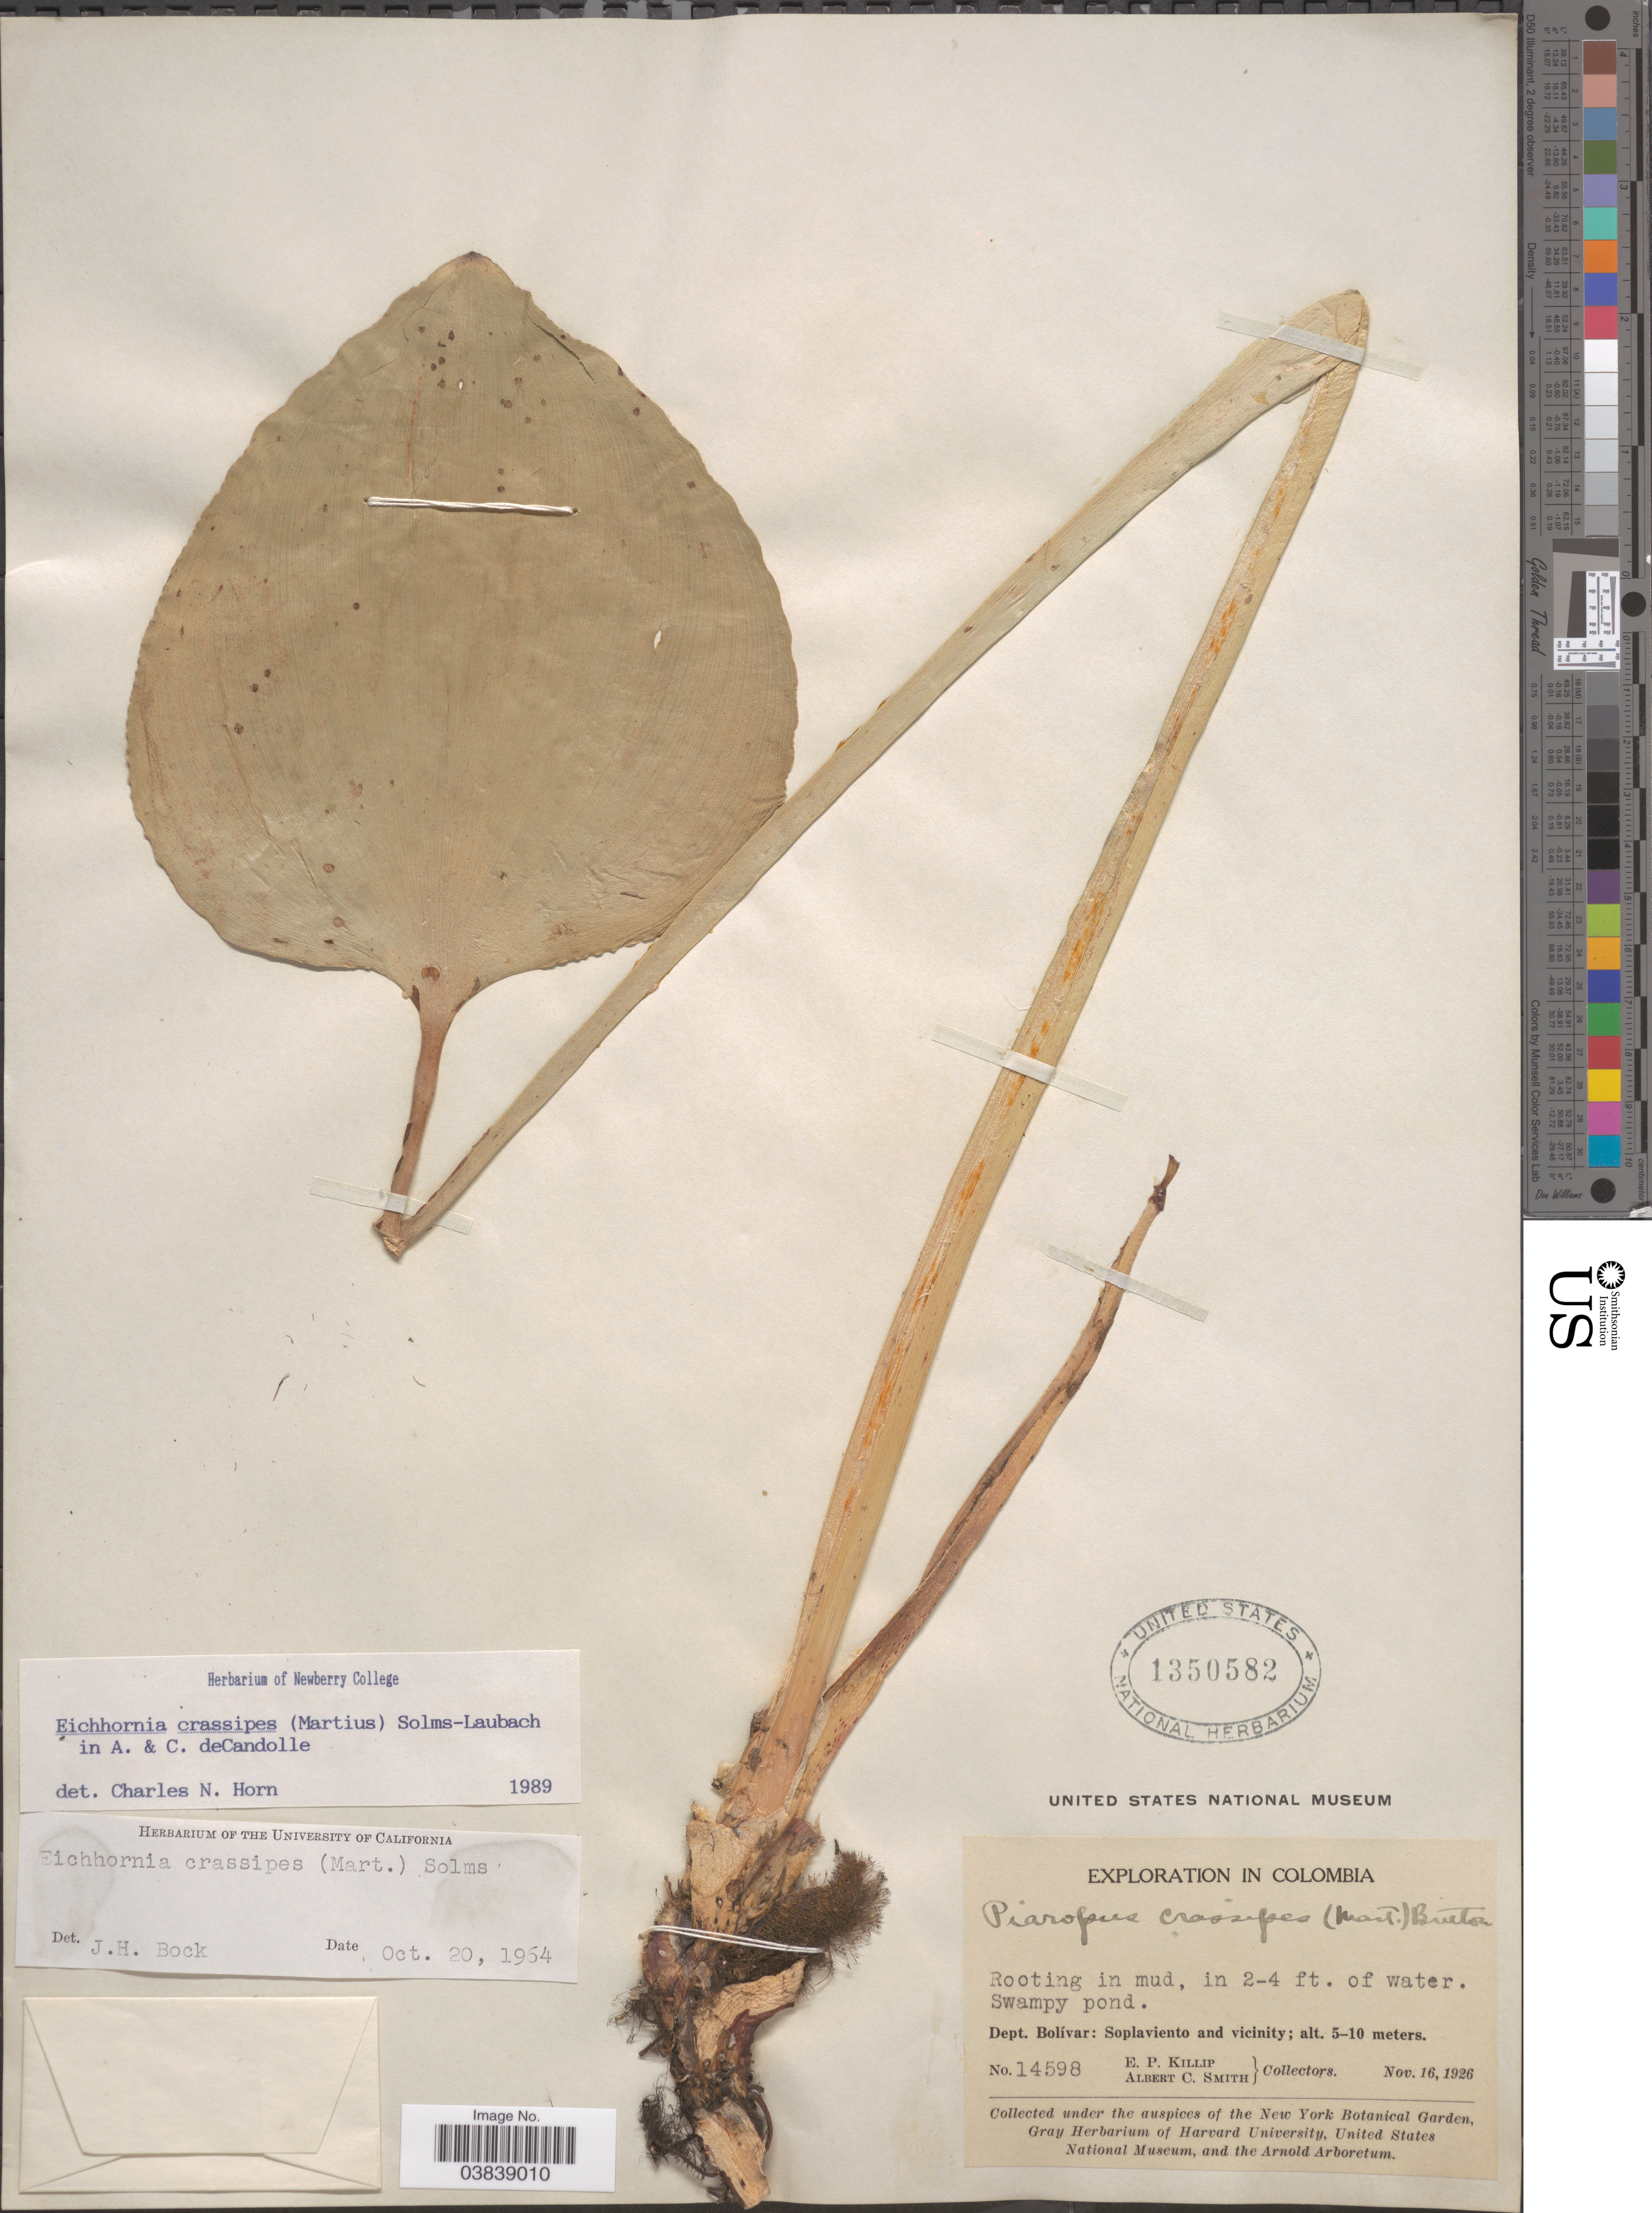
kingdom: Plantae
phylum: Tracheophyta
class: Liliopsida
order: Commelinales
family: Pontederiaceae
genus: Eichhornia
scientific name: Eichhornia crassipes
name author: (Mart.) Solms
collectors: E. P. Killip & A. C. Smith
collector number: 14598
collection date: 1926-11-16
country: Colombia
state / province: Bolívar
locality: Dept. Bolívar: Soplaviento and vicinity.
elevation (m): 5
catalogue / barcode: US 1350582